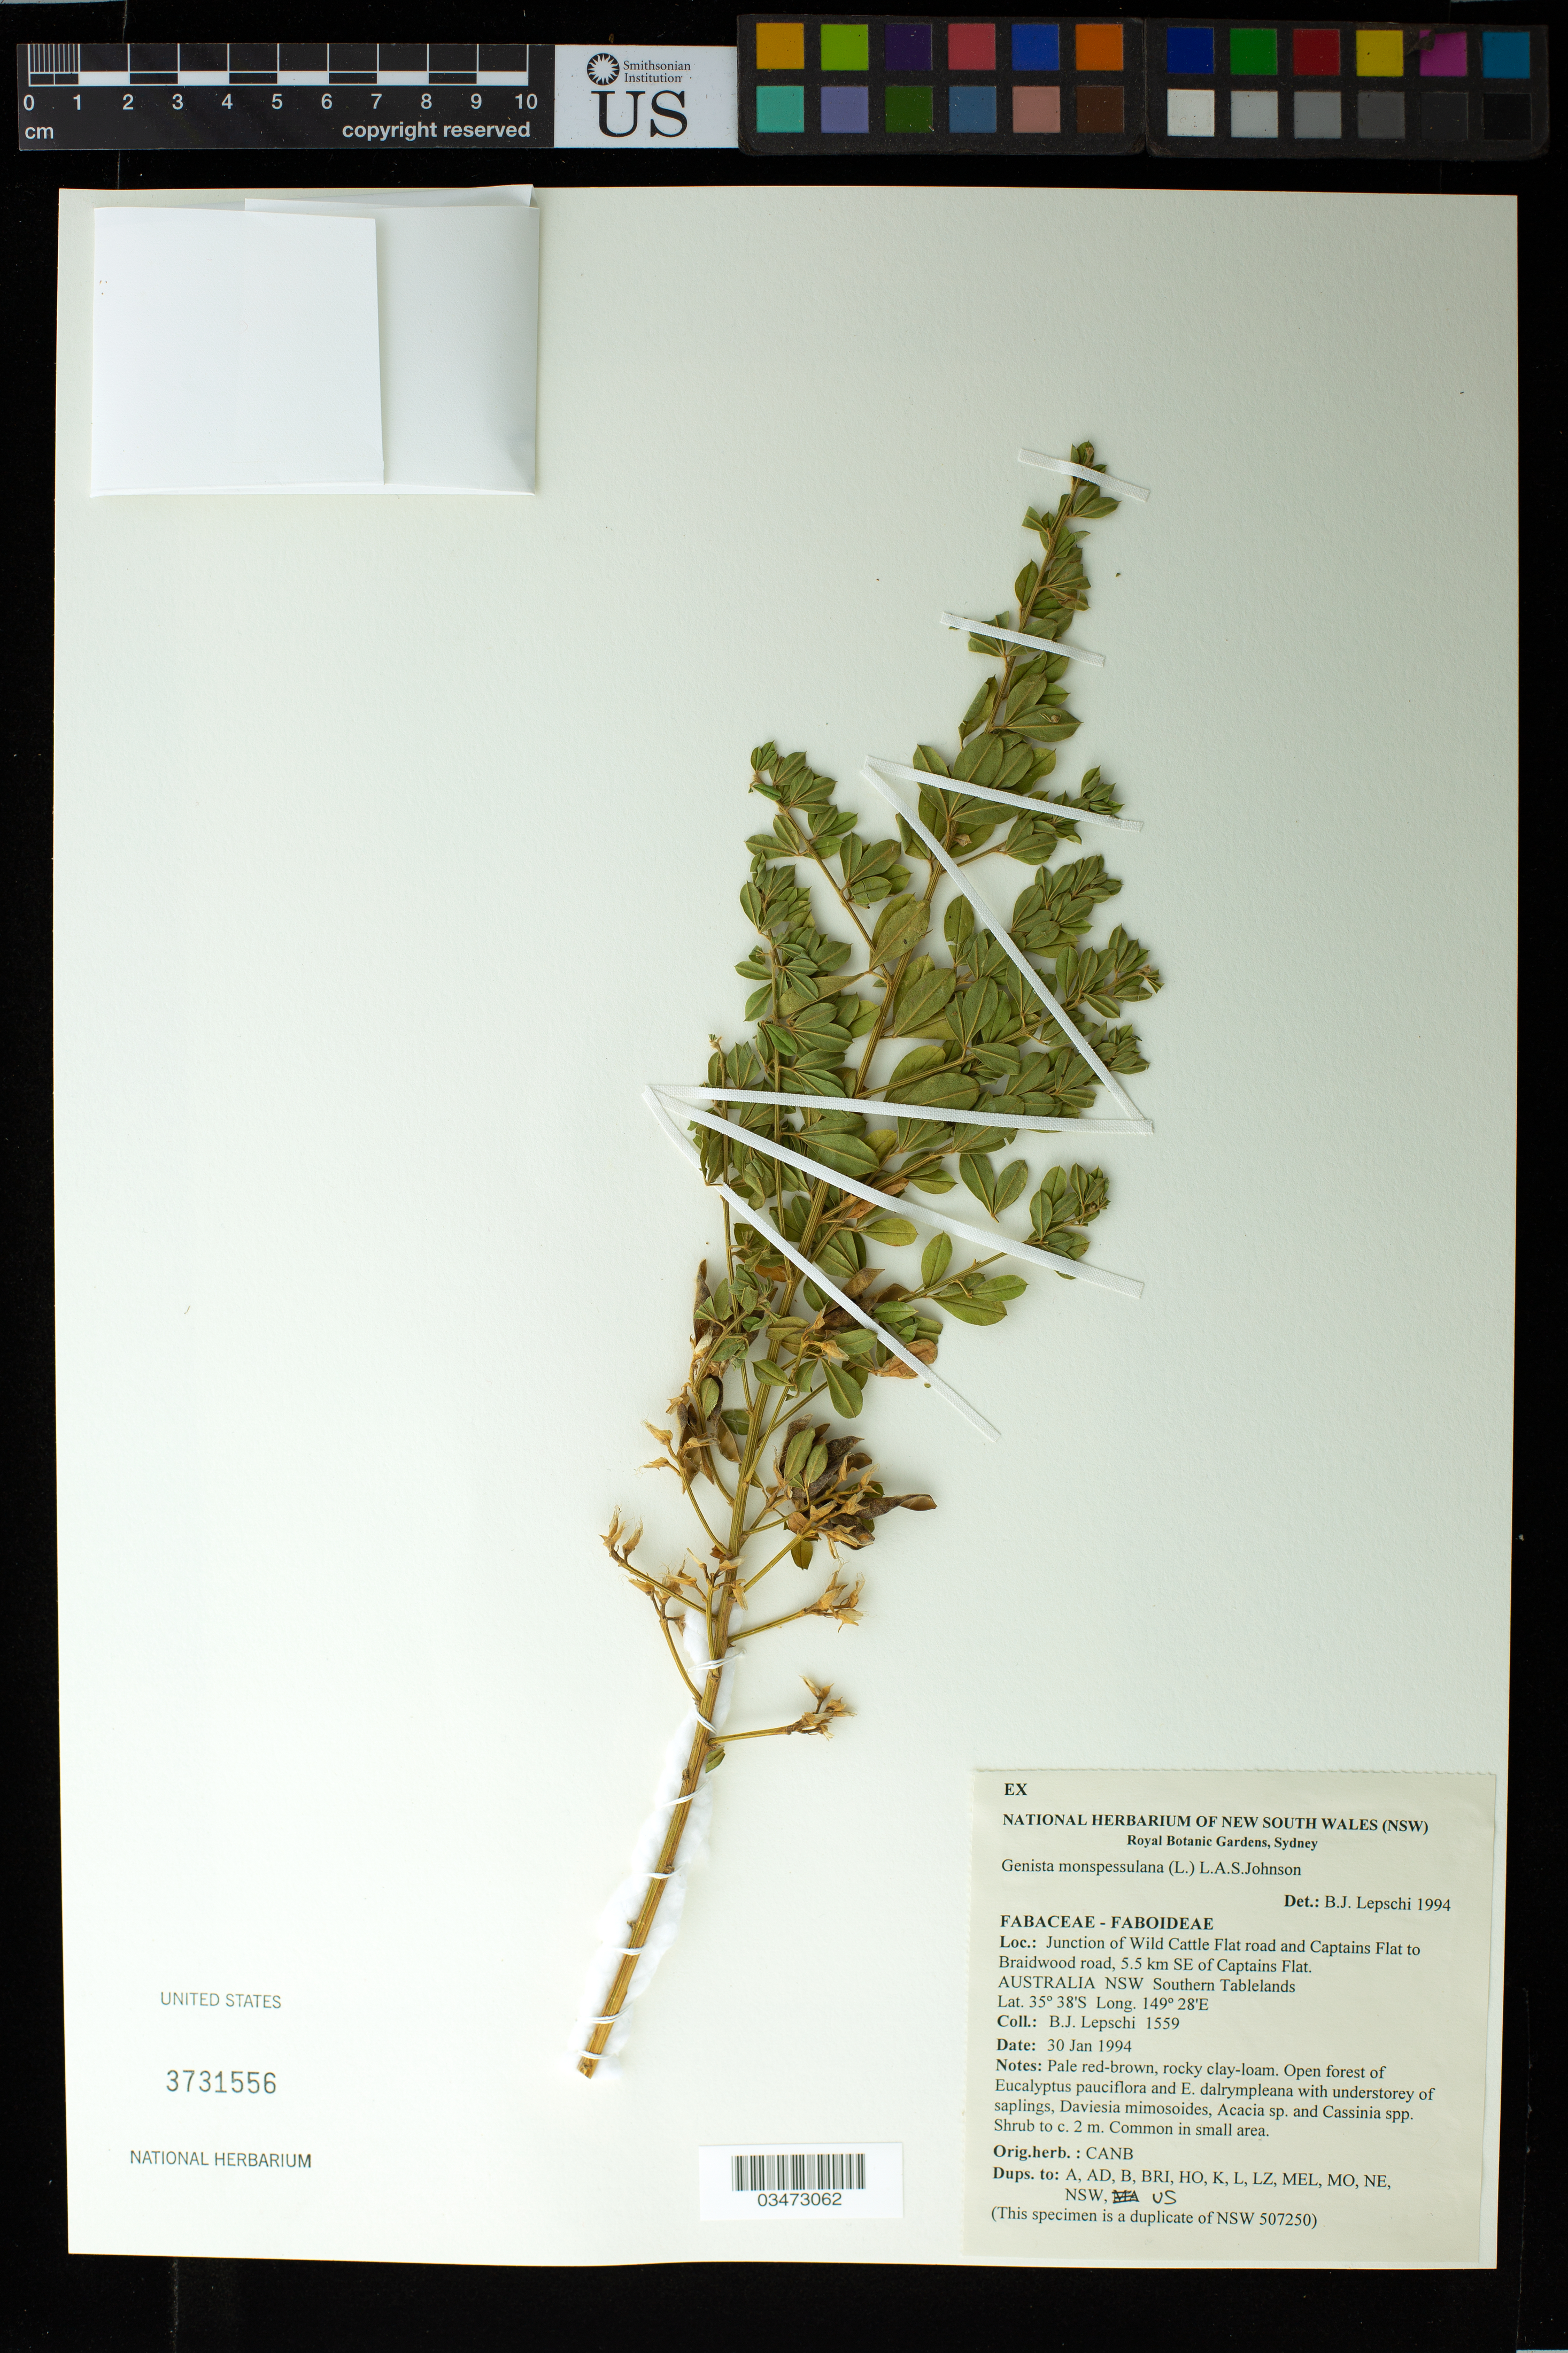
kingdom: Plantae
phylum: Tracheophyta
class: Magnoliopsida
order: Fabales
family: Fabaceae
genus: Genista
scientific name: Genista monspessulana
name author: (L.) L.A.S. Johnson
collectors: B. Lepschi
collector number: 1559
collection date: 1994-01-30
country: Australia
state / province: New South Wales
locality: Junction of Wild Cattle Flat road and Captains Flat to Braidwood road, 5.5 km SE of Captains Flat.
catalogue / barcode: US 3731556